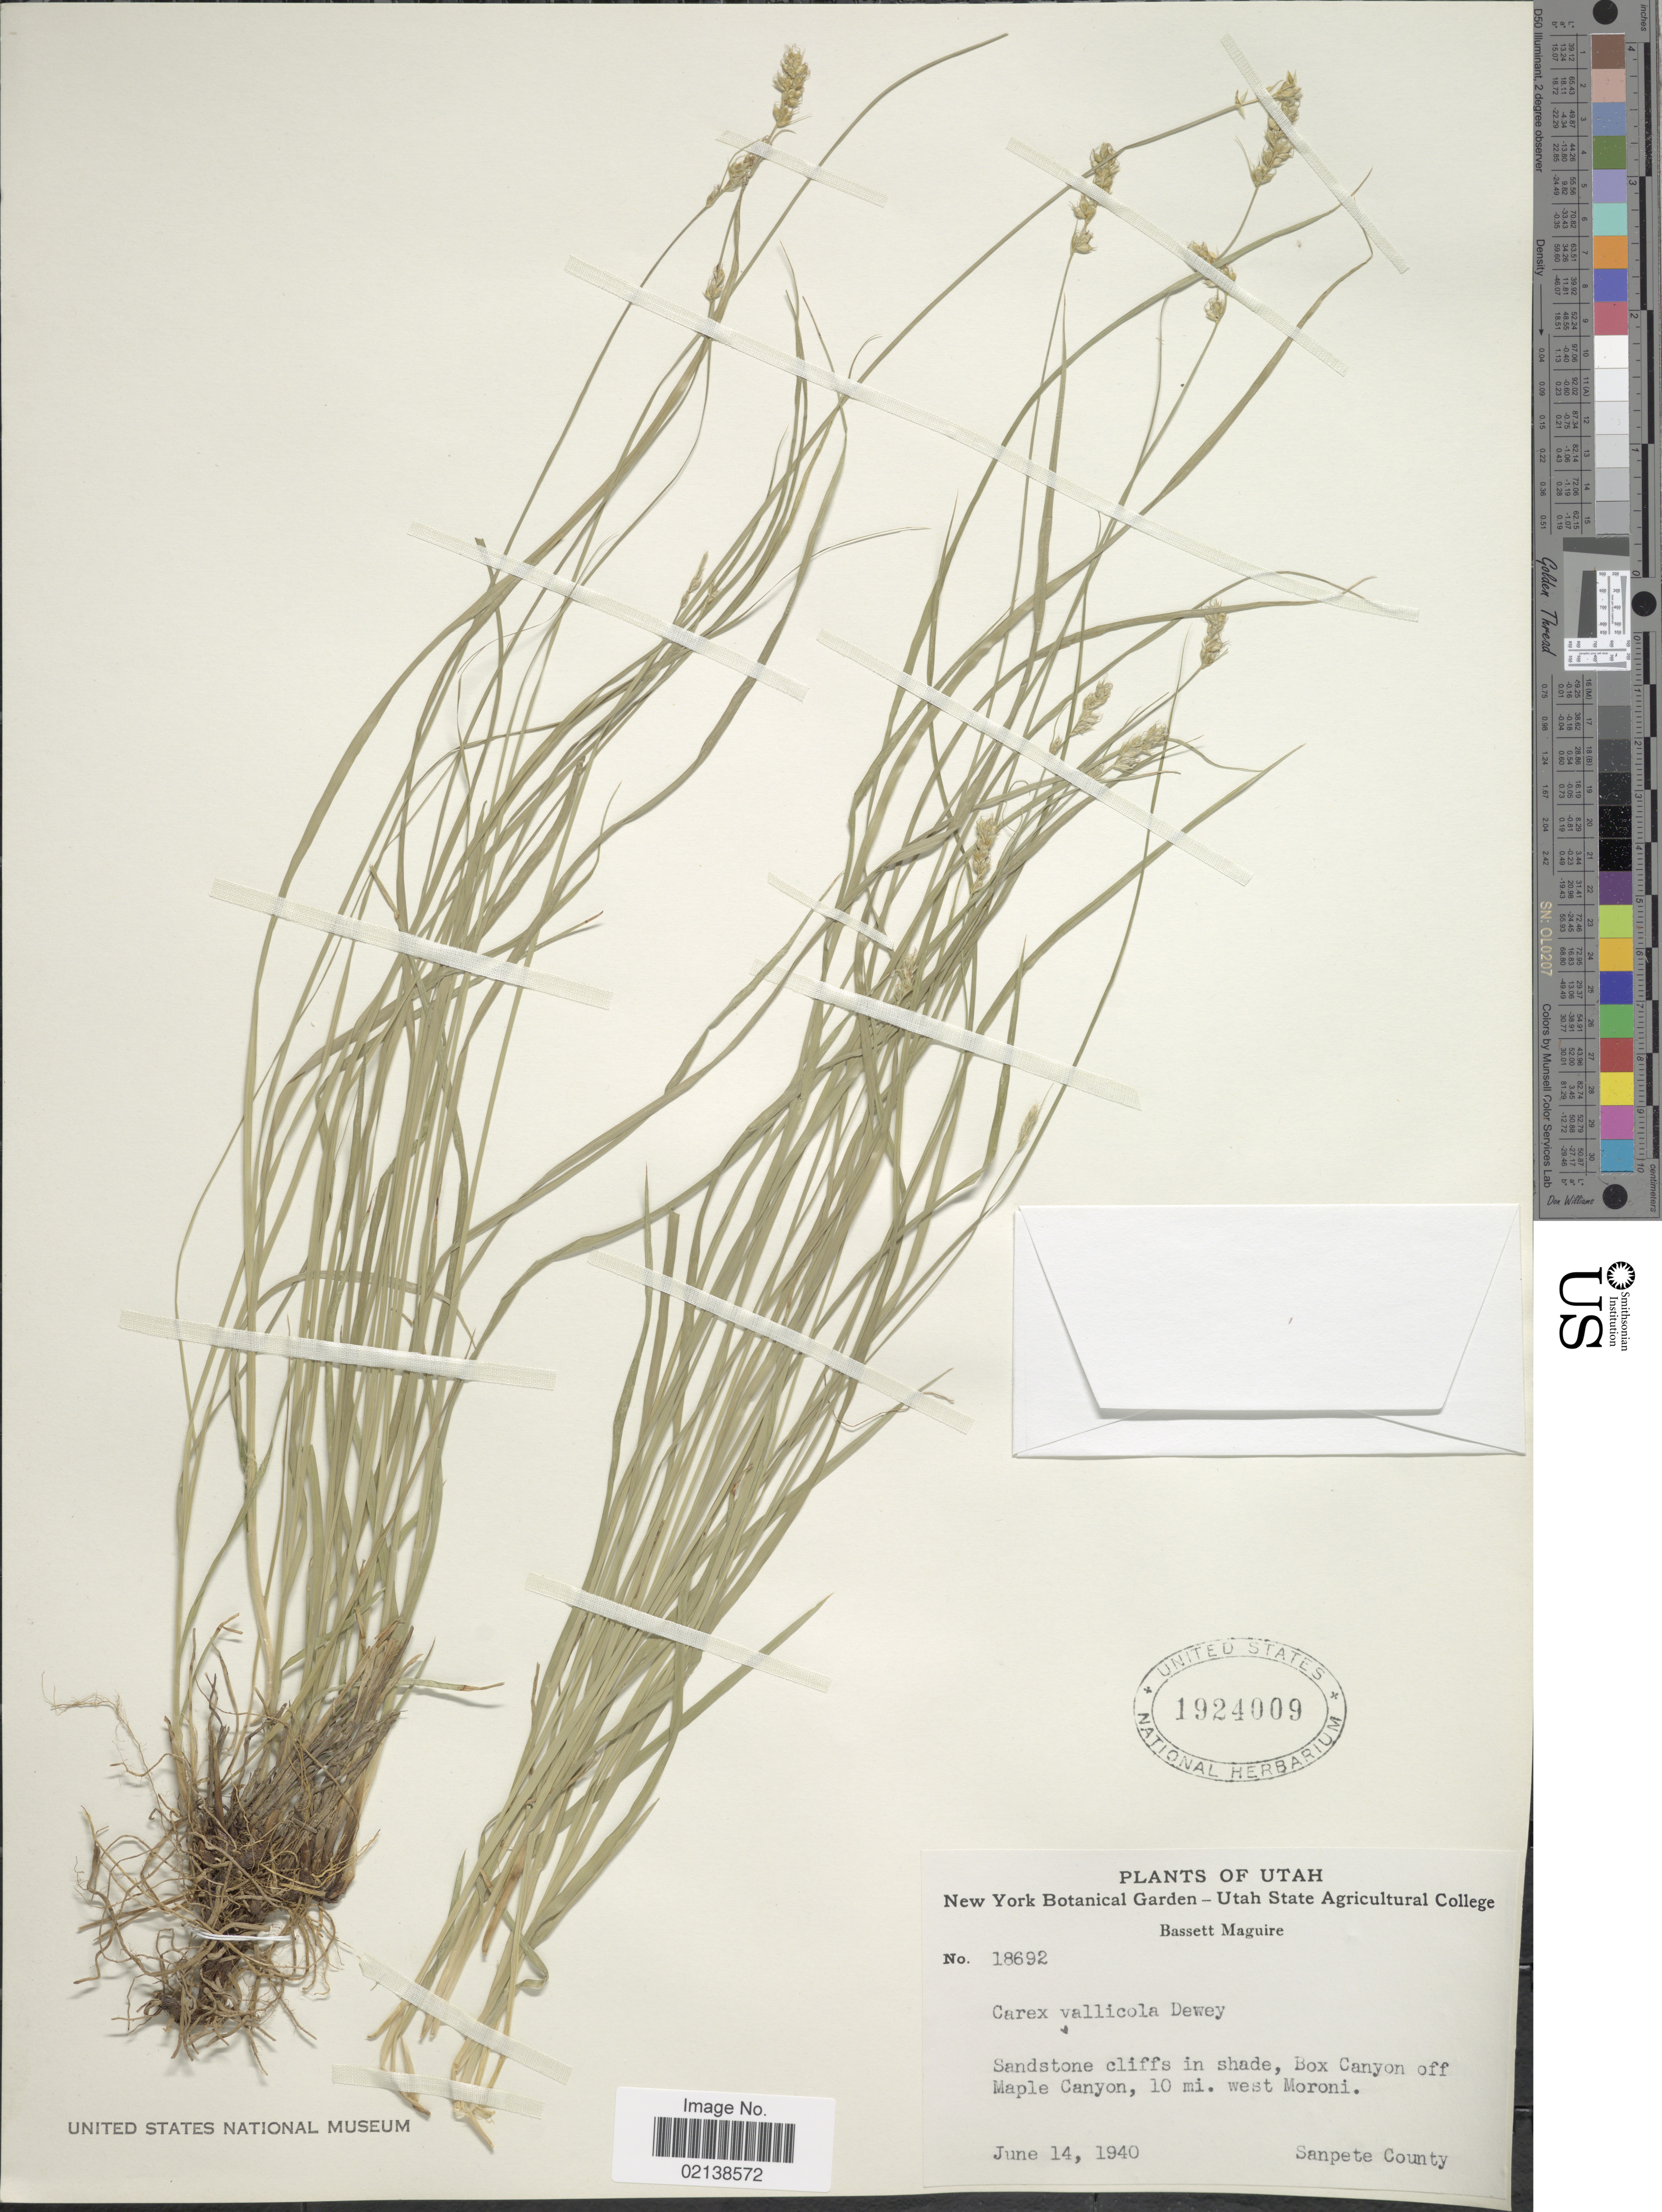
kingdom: Plantae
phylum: Tracheophyta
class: Liliopsida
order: Poales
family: Cyperaceae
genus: Carex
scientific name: Carex vallicola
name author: Dewey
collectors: B. Maguire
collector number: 18692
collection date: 1940-06-14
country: United States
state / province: Utah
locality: Sandstone cliffs in shade, Boc Canyon off Maple Canyon, 10 mi. west Moroni, Sanpete County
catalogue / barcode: US 1924009